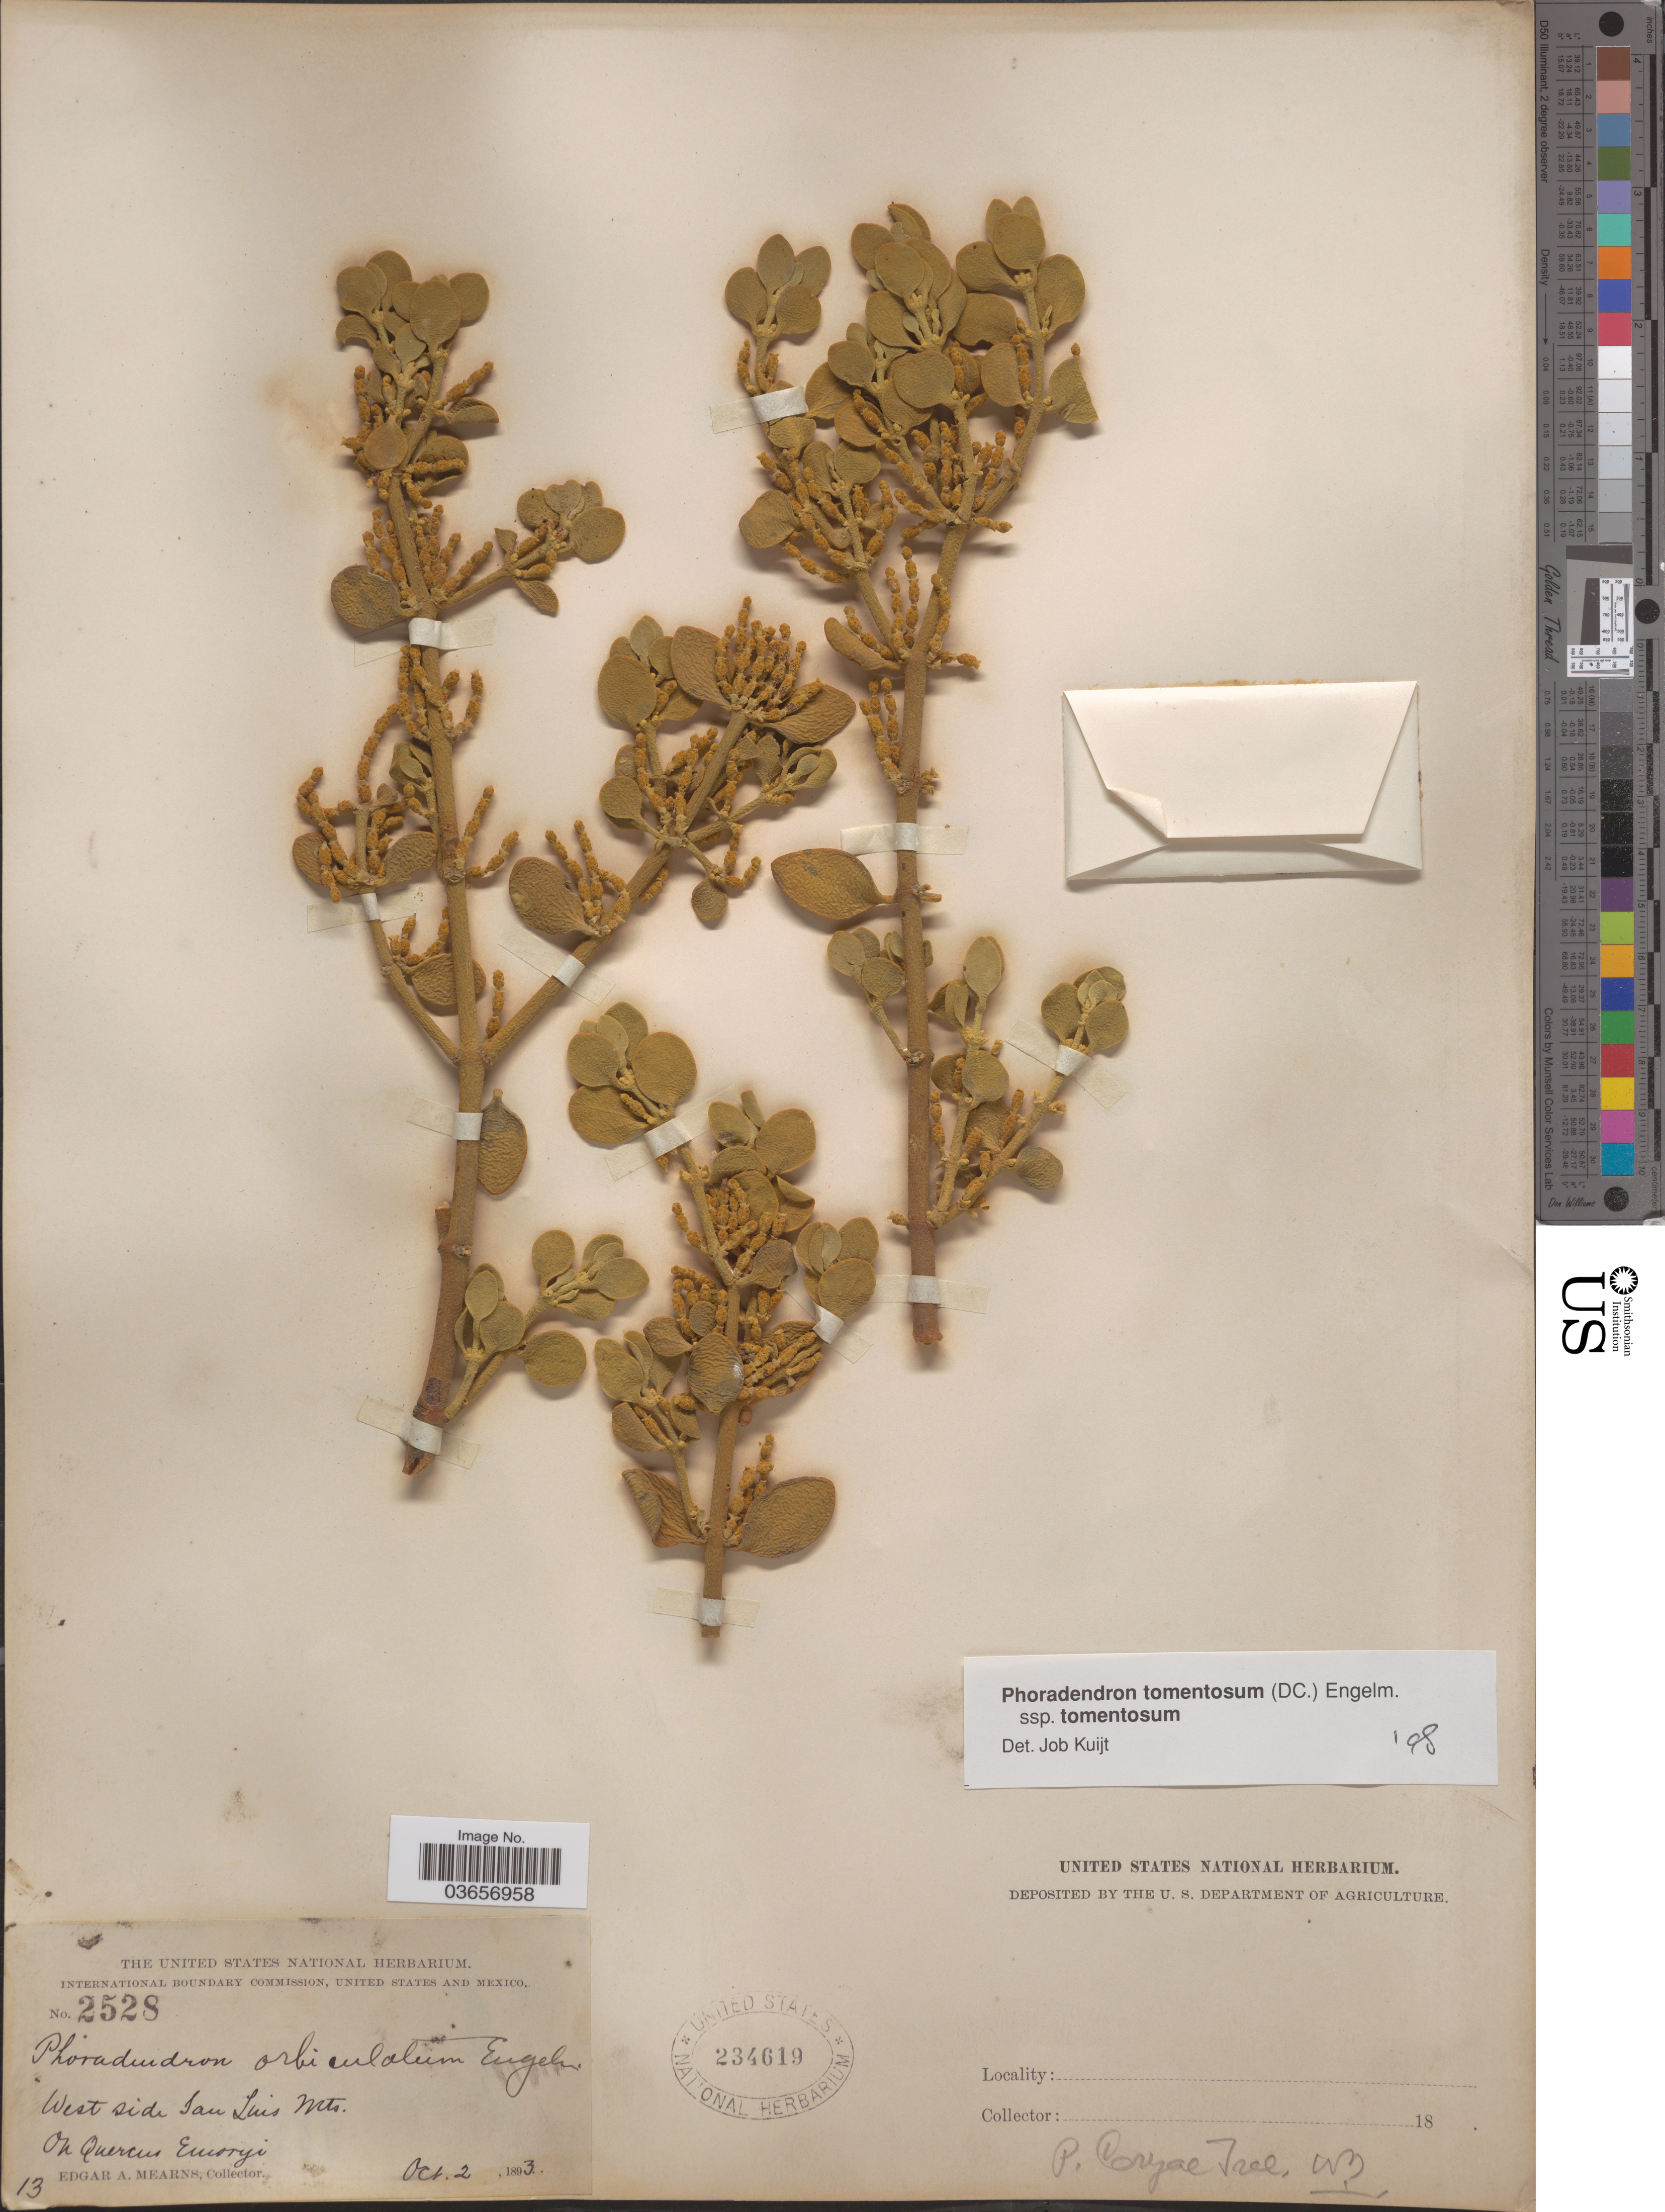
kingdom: Plantae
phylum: Tracheophyta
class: Magnoliopsida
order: Santalales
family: Viscaceae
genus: Phoradendron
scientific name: Phoradendron tomentosum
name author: DC.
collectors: E. A. Mearns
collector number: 2528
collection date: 1893-10-02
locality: West side San Luis Mts.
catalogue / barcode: US 234619